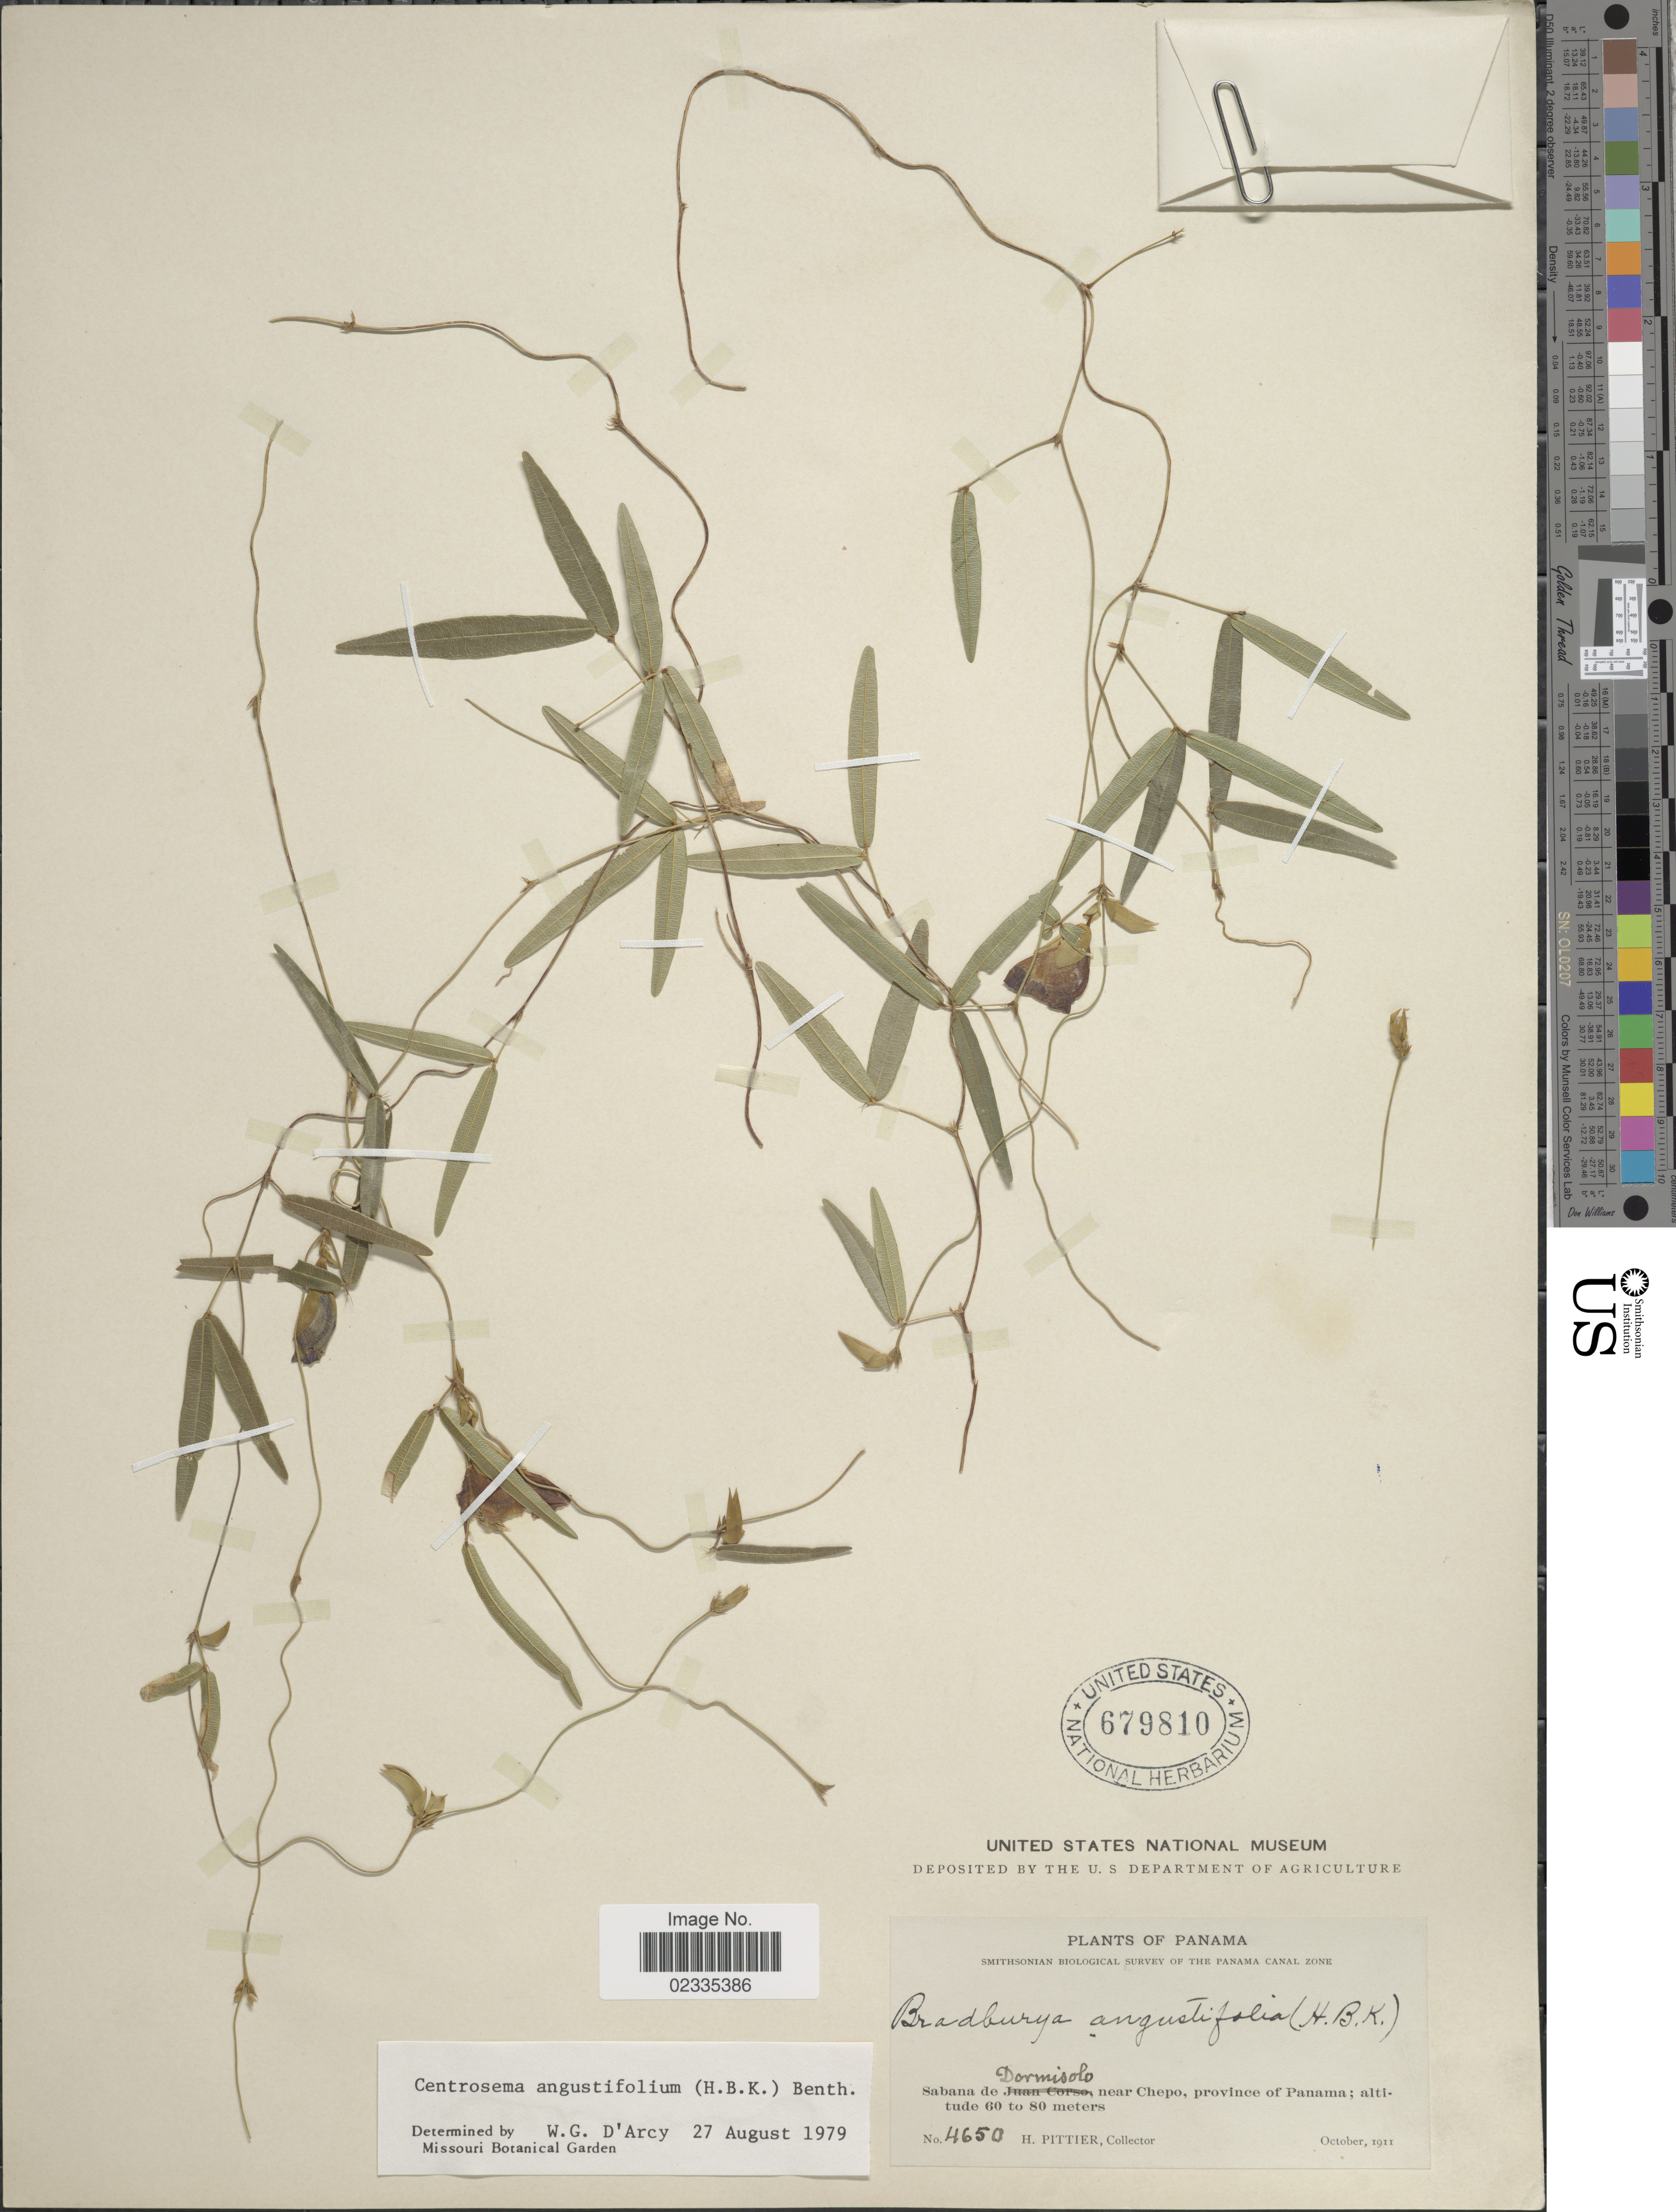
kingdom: Plantae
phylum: Tracheophyta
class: Magnoliopsida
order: Fabales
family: Fabaceae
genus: Centrosema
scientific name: Centrosema angustifolium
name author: (Kunth) Benth.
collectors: H. F. Pittier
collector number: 4650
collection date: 1911-10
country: Panama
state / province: Panamá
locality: Sabana de Dormisolo near Chepo, province of Panama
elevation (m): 60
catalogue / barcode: US 679810